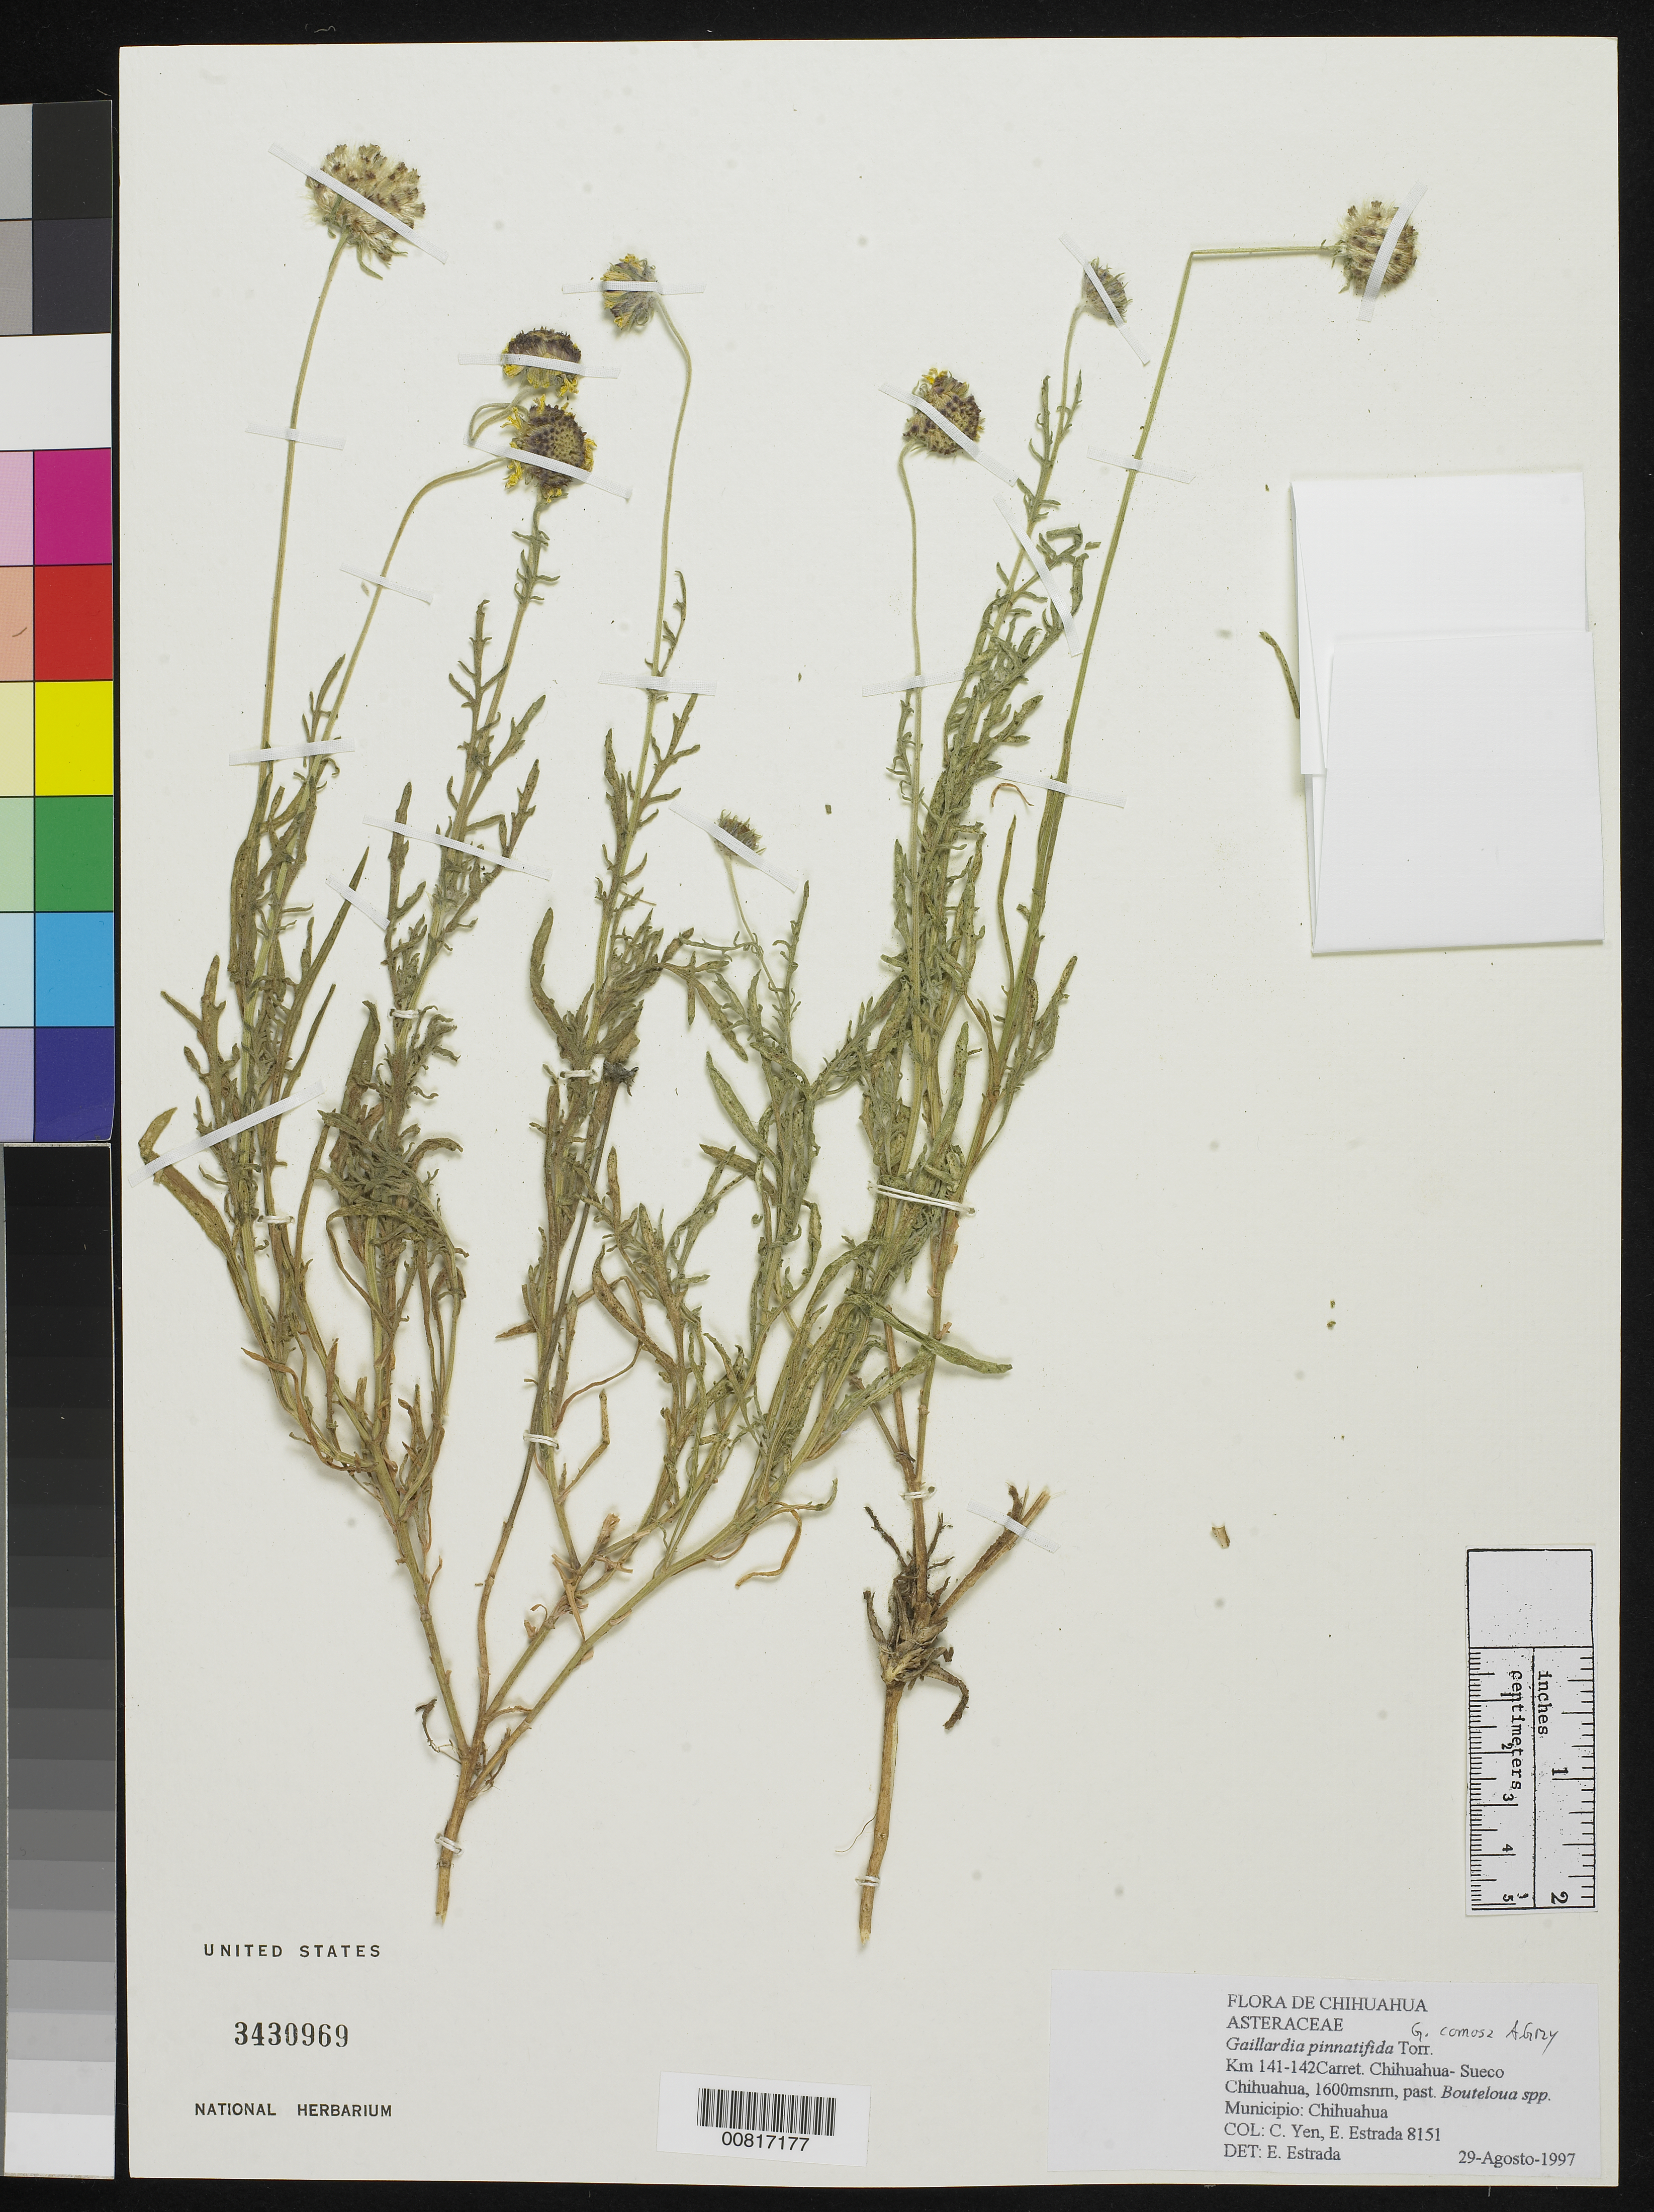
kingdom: Plantae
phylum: Tracheophyta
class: Magnoliopsida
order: Asterales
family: Asteraceae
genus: Gaillardia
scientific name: Gaillardia comosa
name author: A. Gray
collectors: Y. C. Yang & E. Estrada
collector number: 8151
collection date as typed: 29 Aug 1997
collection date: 1997-08-29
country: Mexico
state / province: Chihuahua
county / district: Chihuahua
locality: km 141-142 Carretera Chihuahua-Sueco.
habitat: Past. Bouteloua spp.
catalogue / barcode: US 3430969